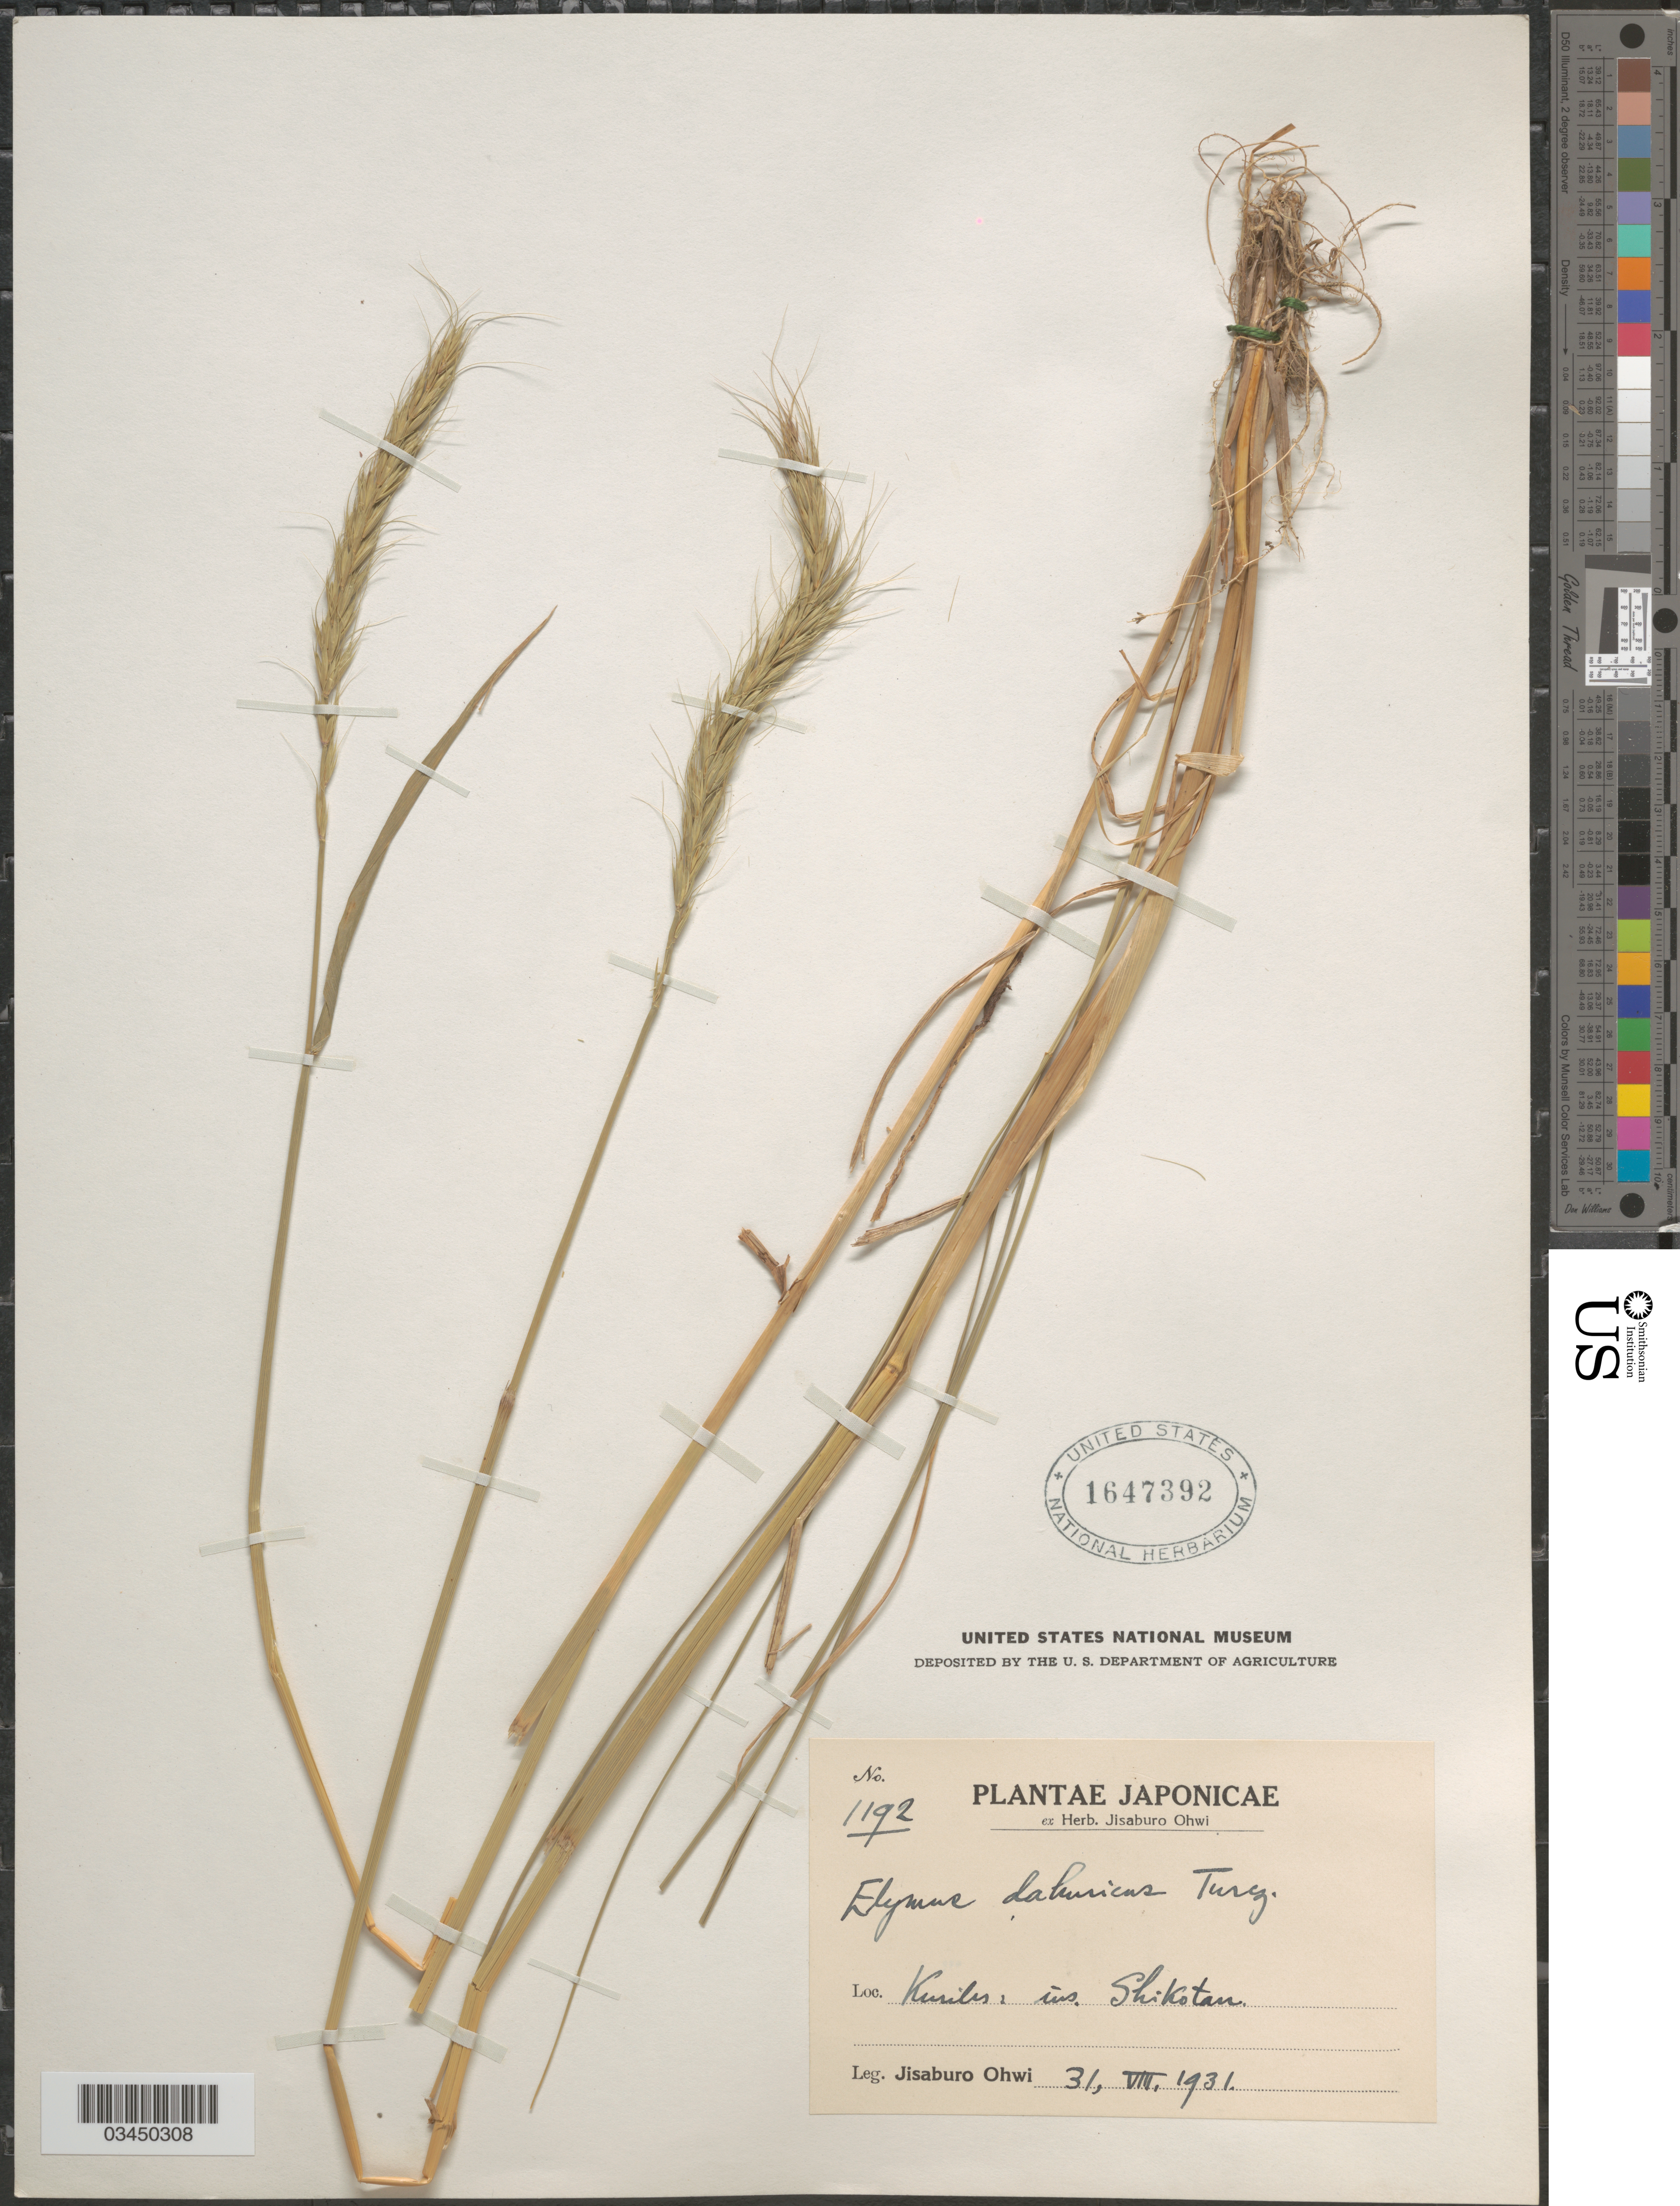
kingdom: Plantae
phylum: Tracheophyta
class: Liliopsida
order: Poales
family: Poaceae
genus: Elymus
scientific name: Elymus dahuricus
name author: Turcz. ex Griseb.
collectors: J. Ohwi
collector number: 1192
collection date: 1931-08-31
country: Japan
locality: Kuriles: ins. Shikotan.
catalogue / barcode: US 1647392